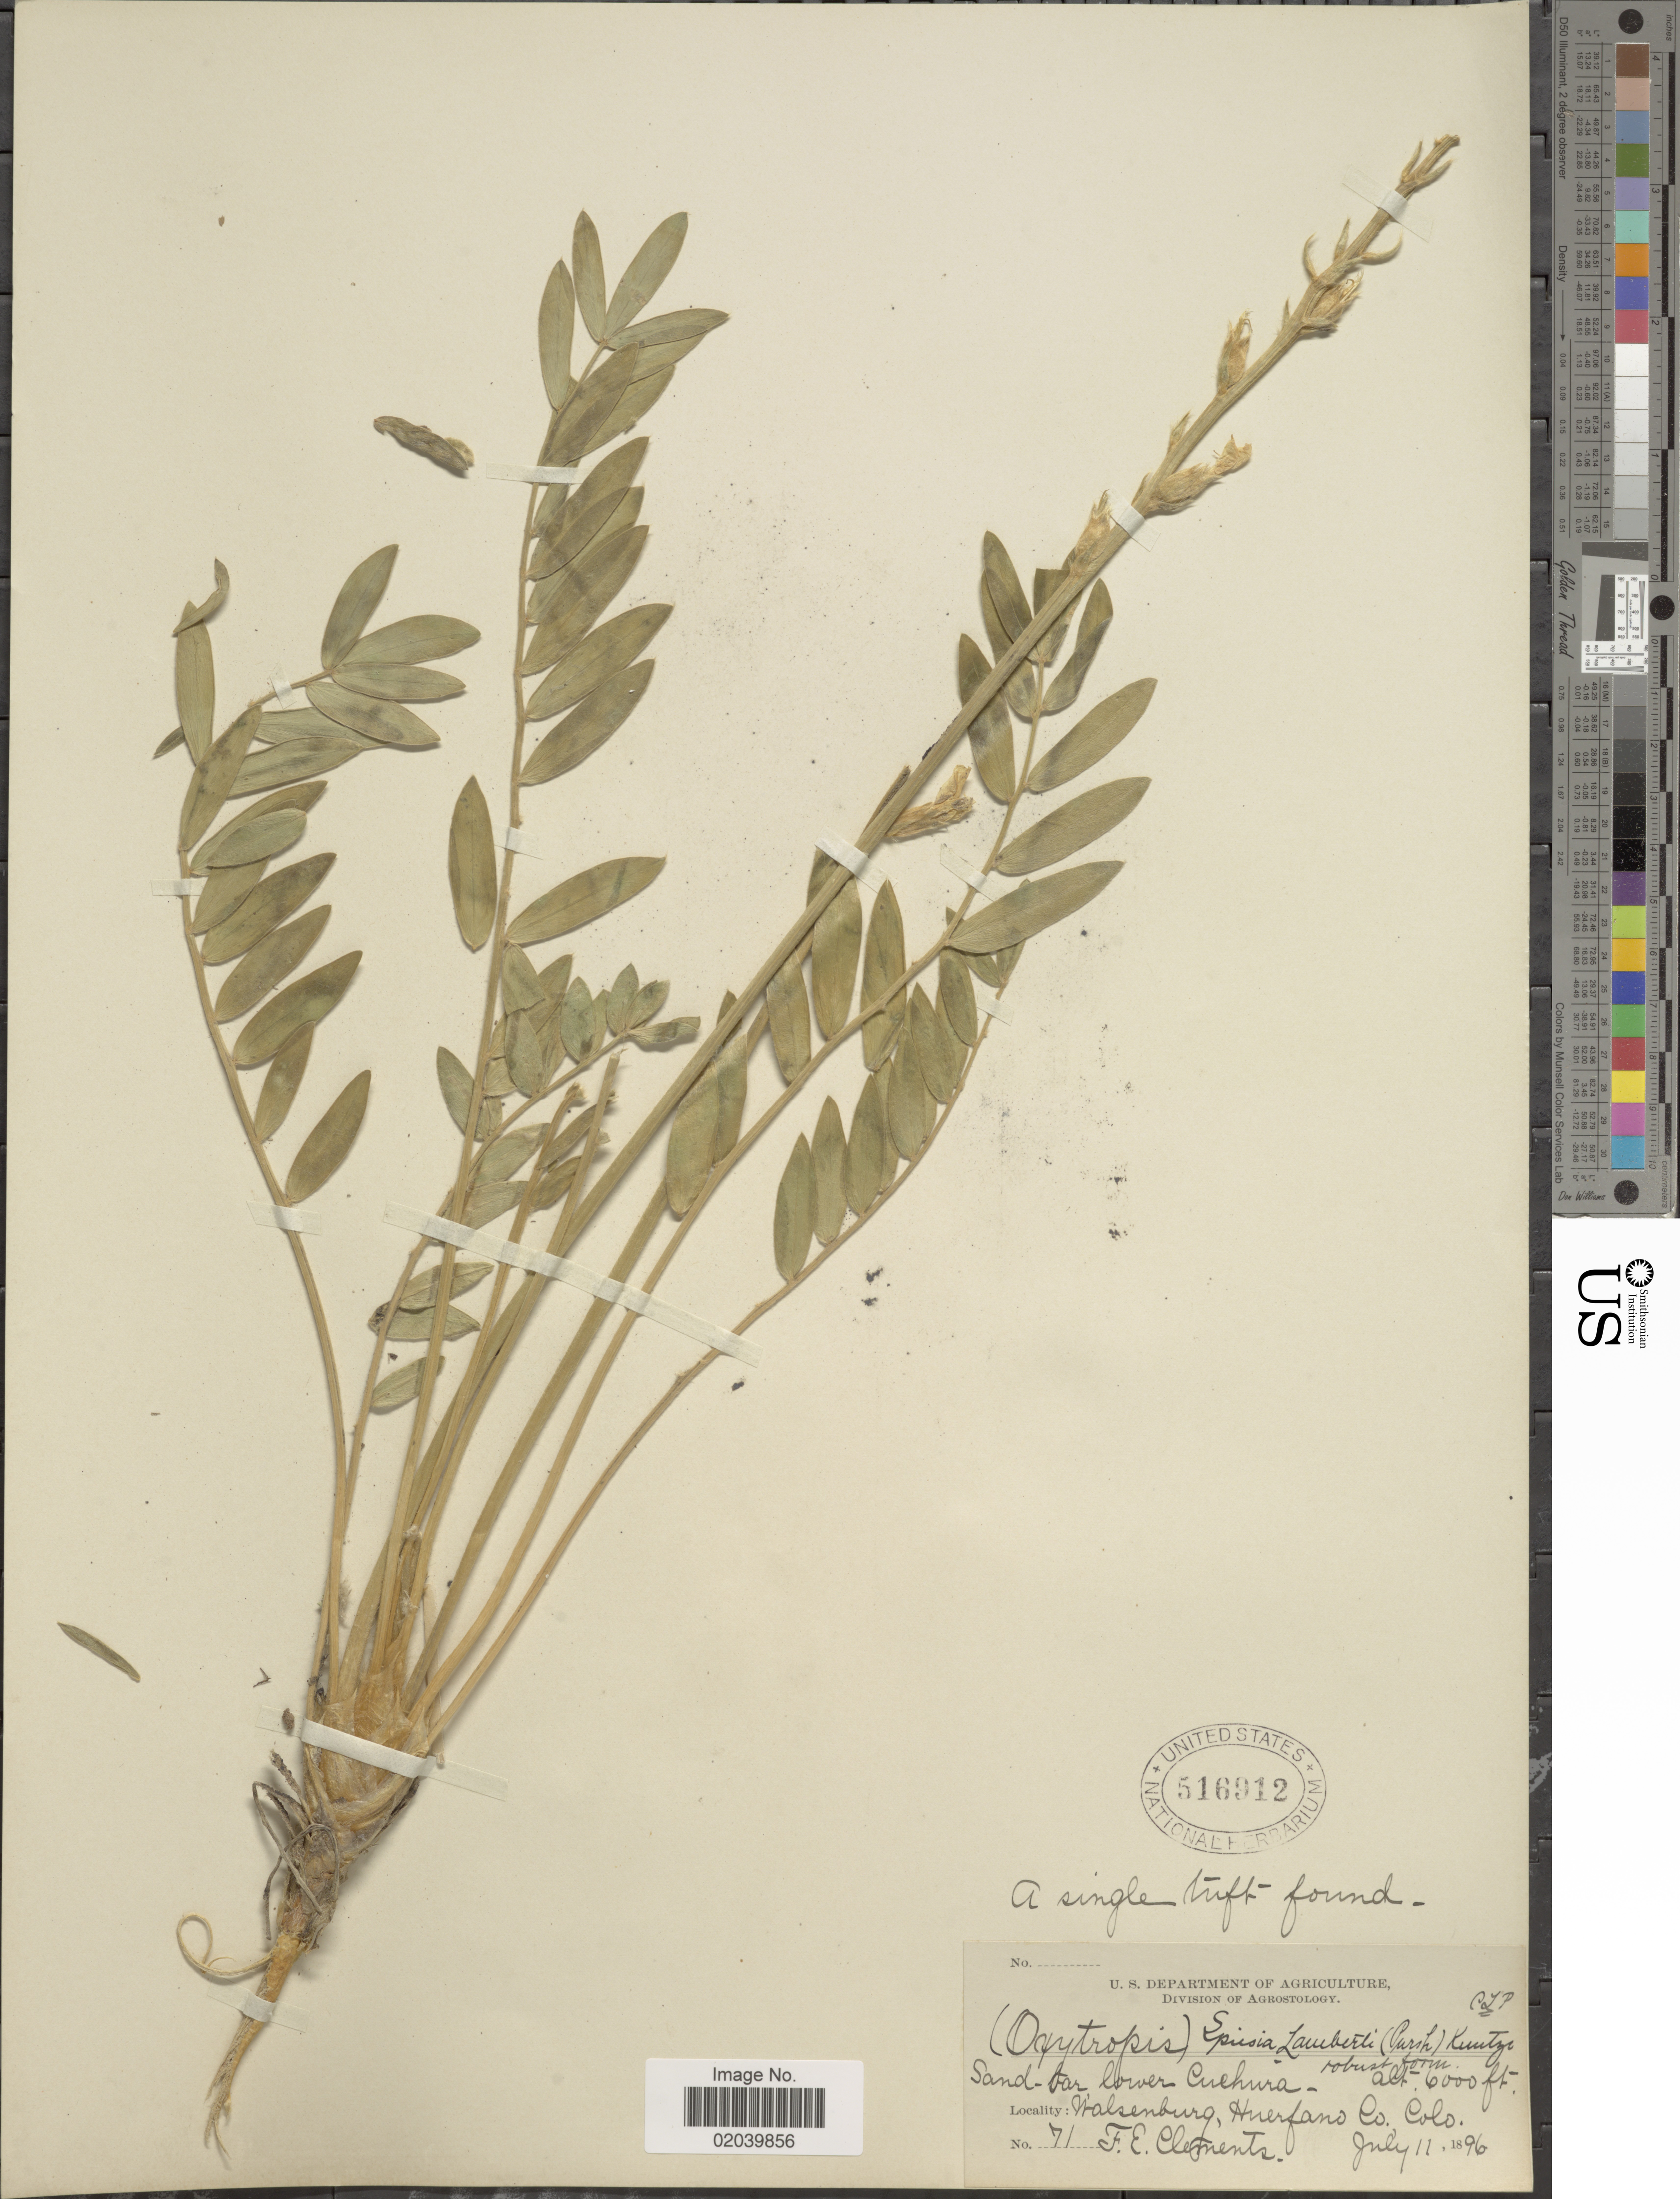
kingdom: Plantae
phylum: Tracheophyta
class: Magnoliopsida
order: Fabales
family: Fabaceae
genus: Oxytropis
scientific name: Oxytropis lambertii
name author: Pursh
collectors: F. E. Clements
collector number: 71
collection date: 1896-07-11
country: United States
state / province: Colorado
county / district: Huerfano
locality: Sand-bar lower Cuchara - Walsenburg, Huerfano Co.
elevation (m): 1829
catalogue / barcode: US 516912